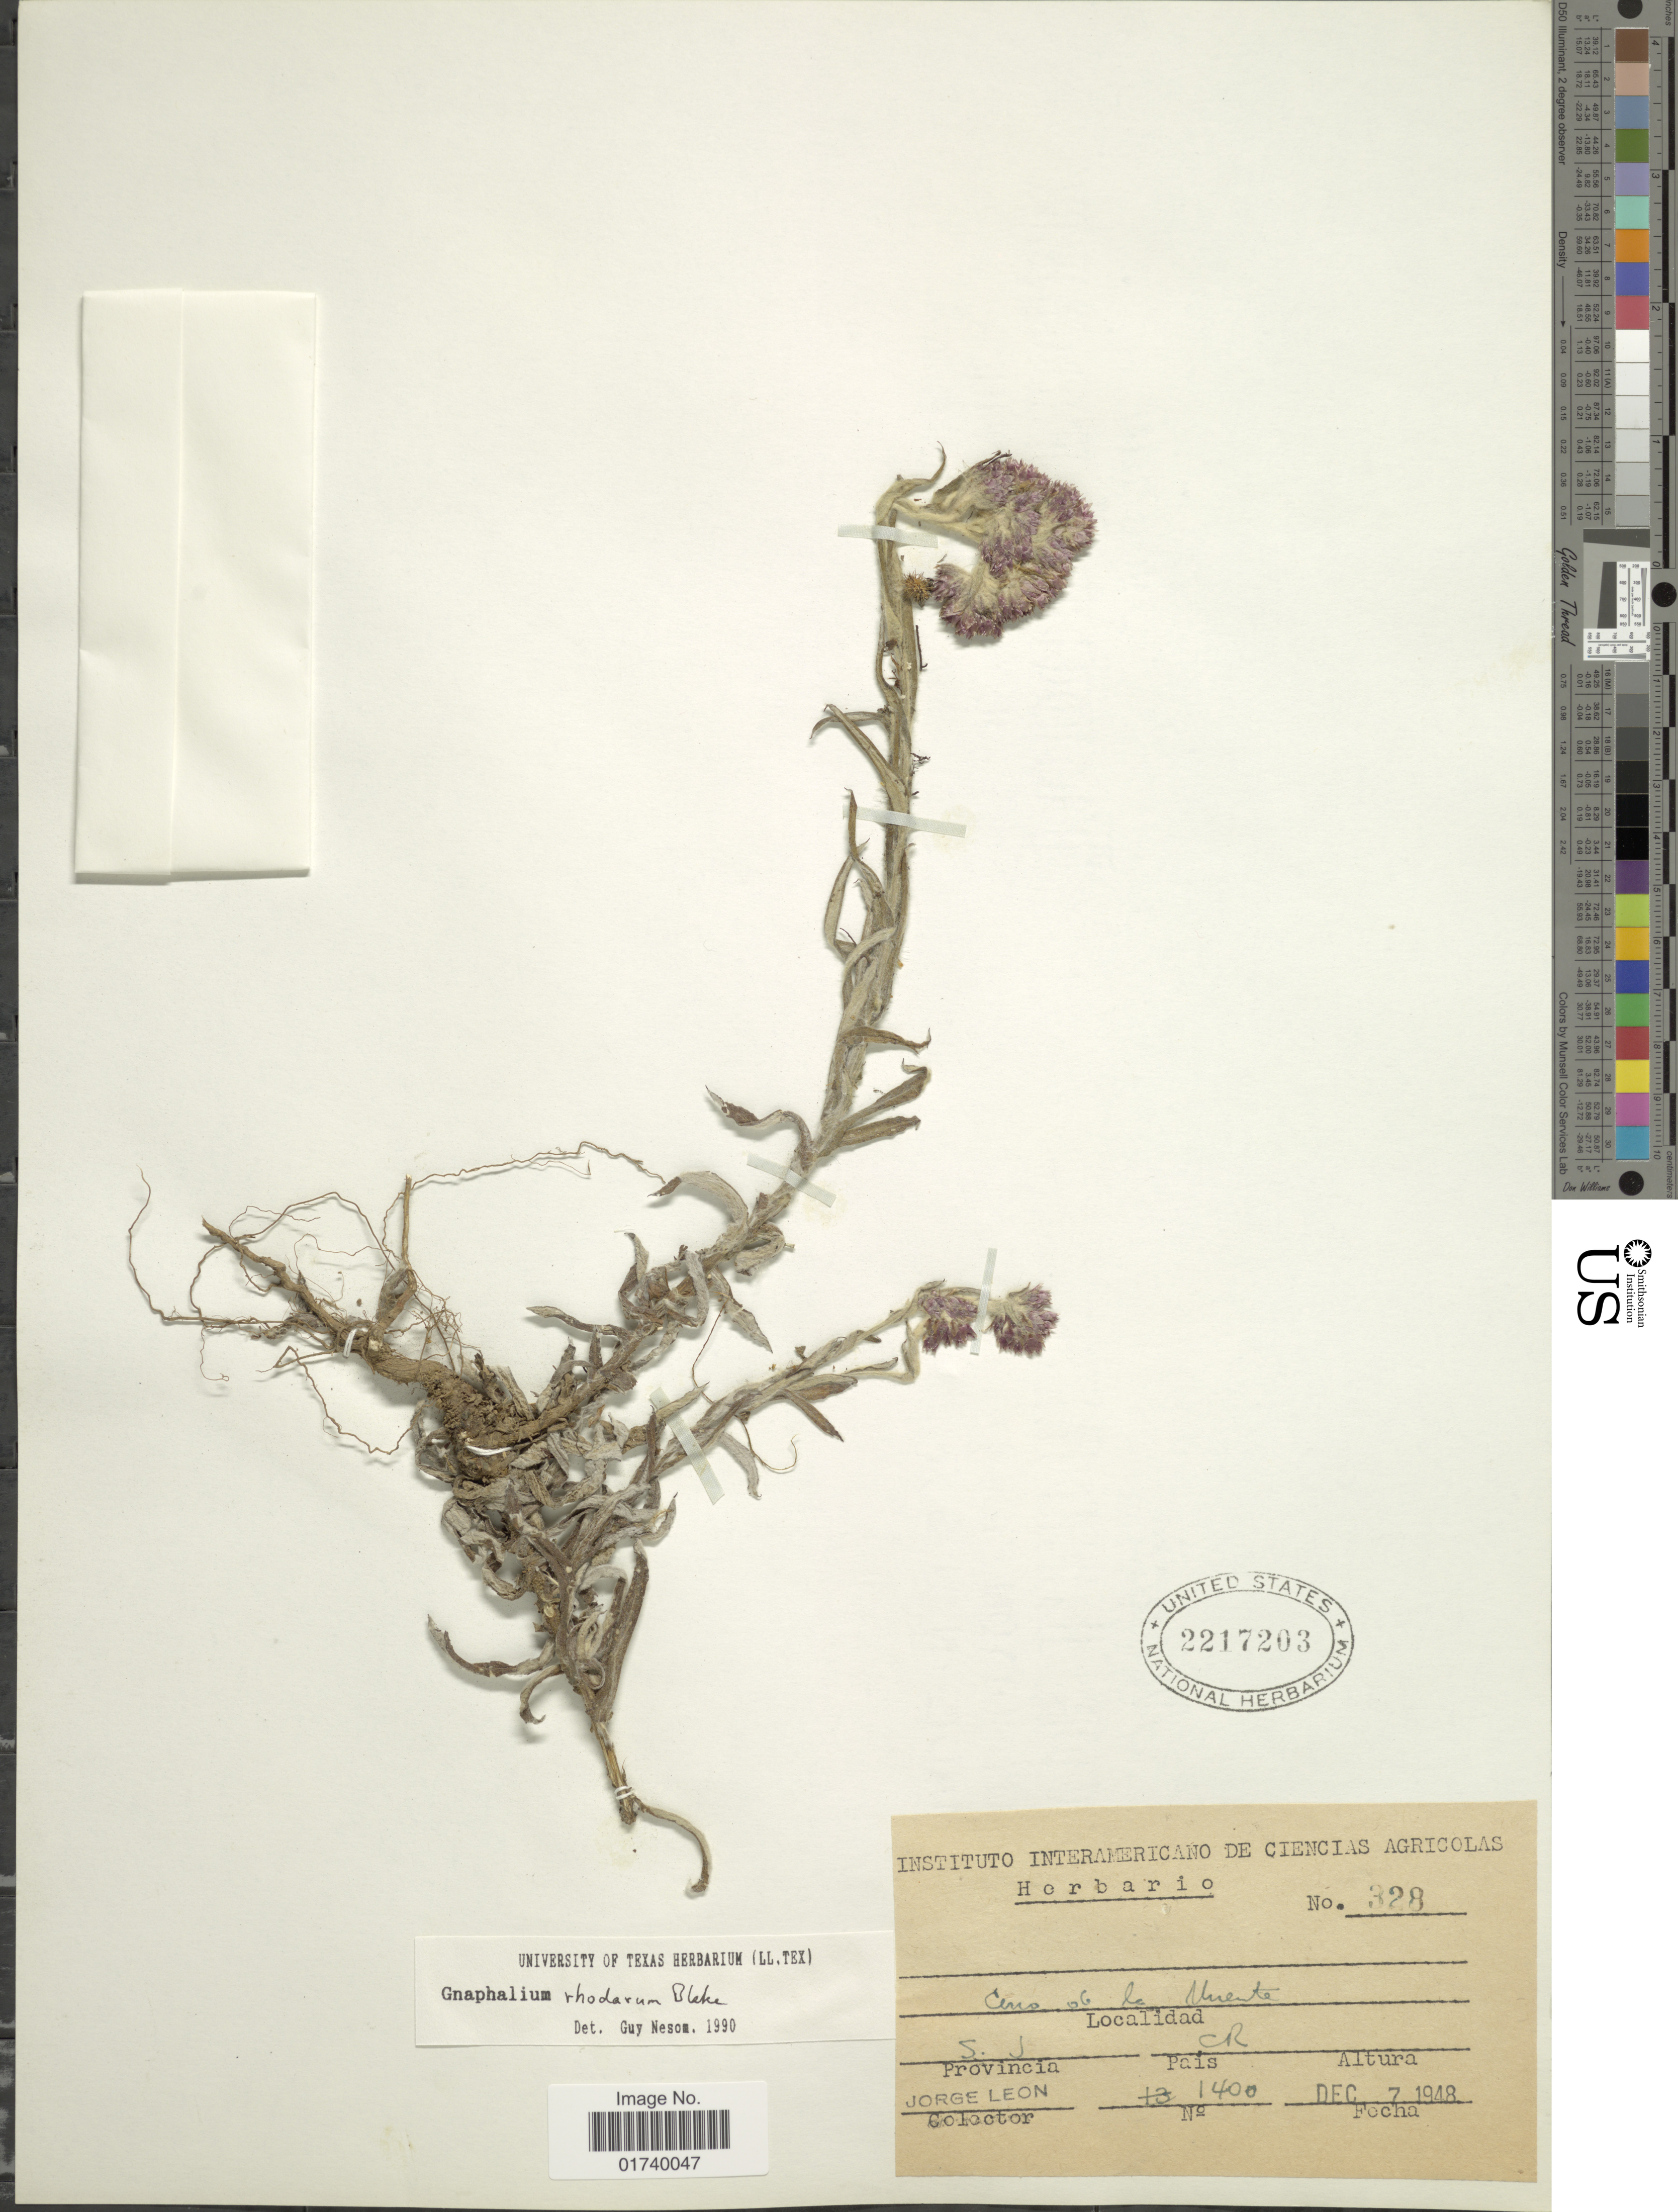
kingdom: Plantae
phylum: Tracheophyta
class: Magnoliopsida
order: Asterales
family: Asteraceae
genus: Pseudognaphalium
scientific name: Pseudognaphalium rhodarum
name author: (S.F. Blake) Anderb.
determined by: Nesom, Guy L.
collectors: J. León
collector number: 1400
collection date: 1948-12-07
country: Costa Rica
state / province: San José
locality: Cerro ob la Vicente, S. J.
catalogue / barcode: US 2217203